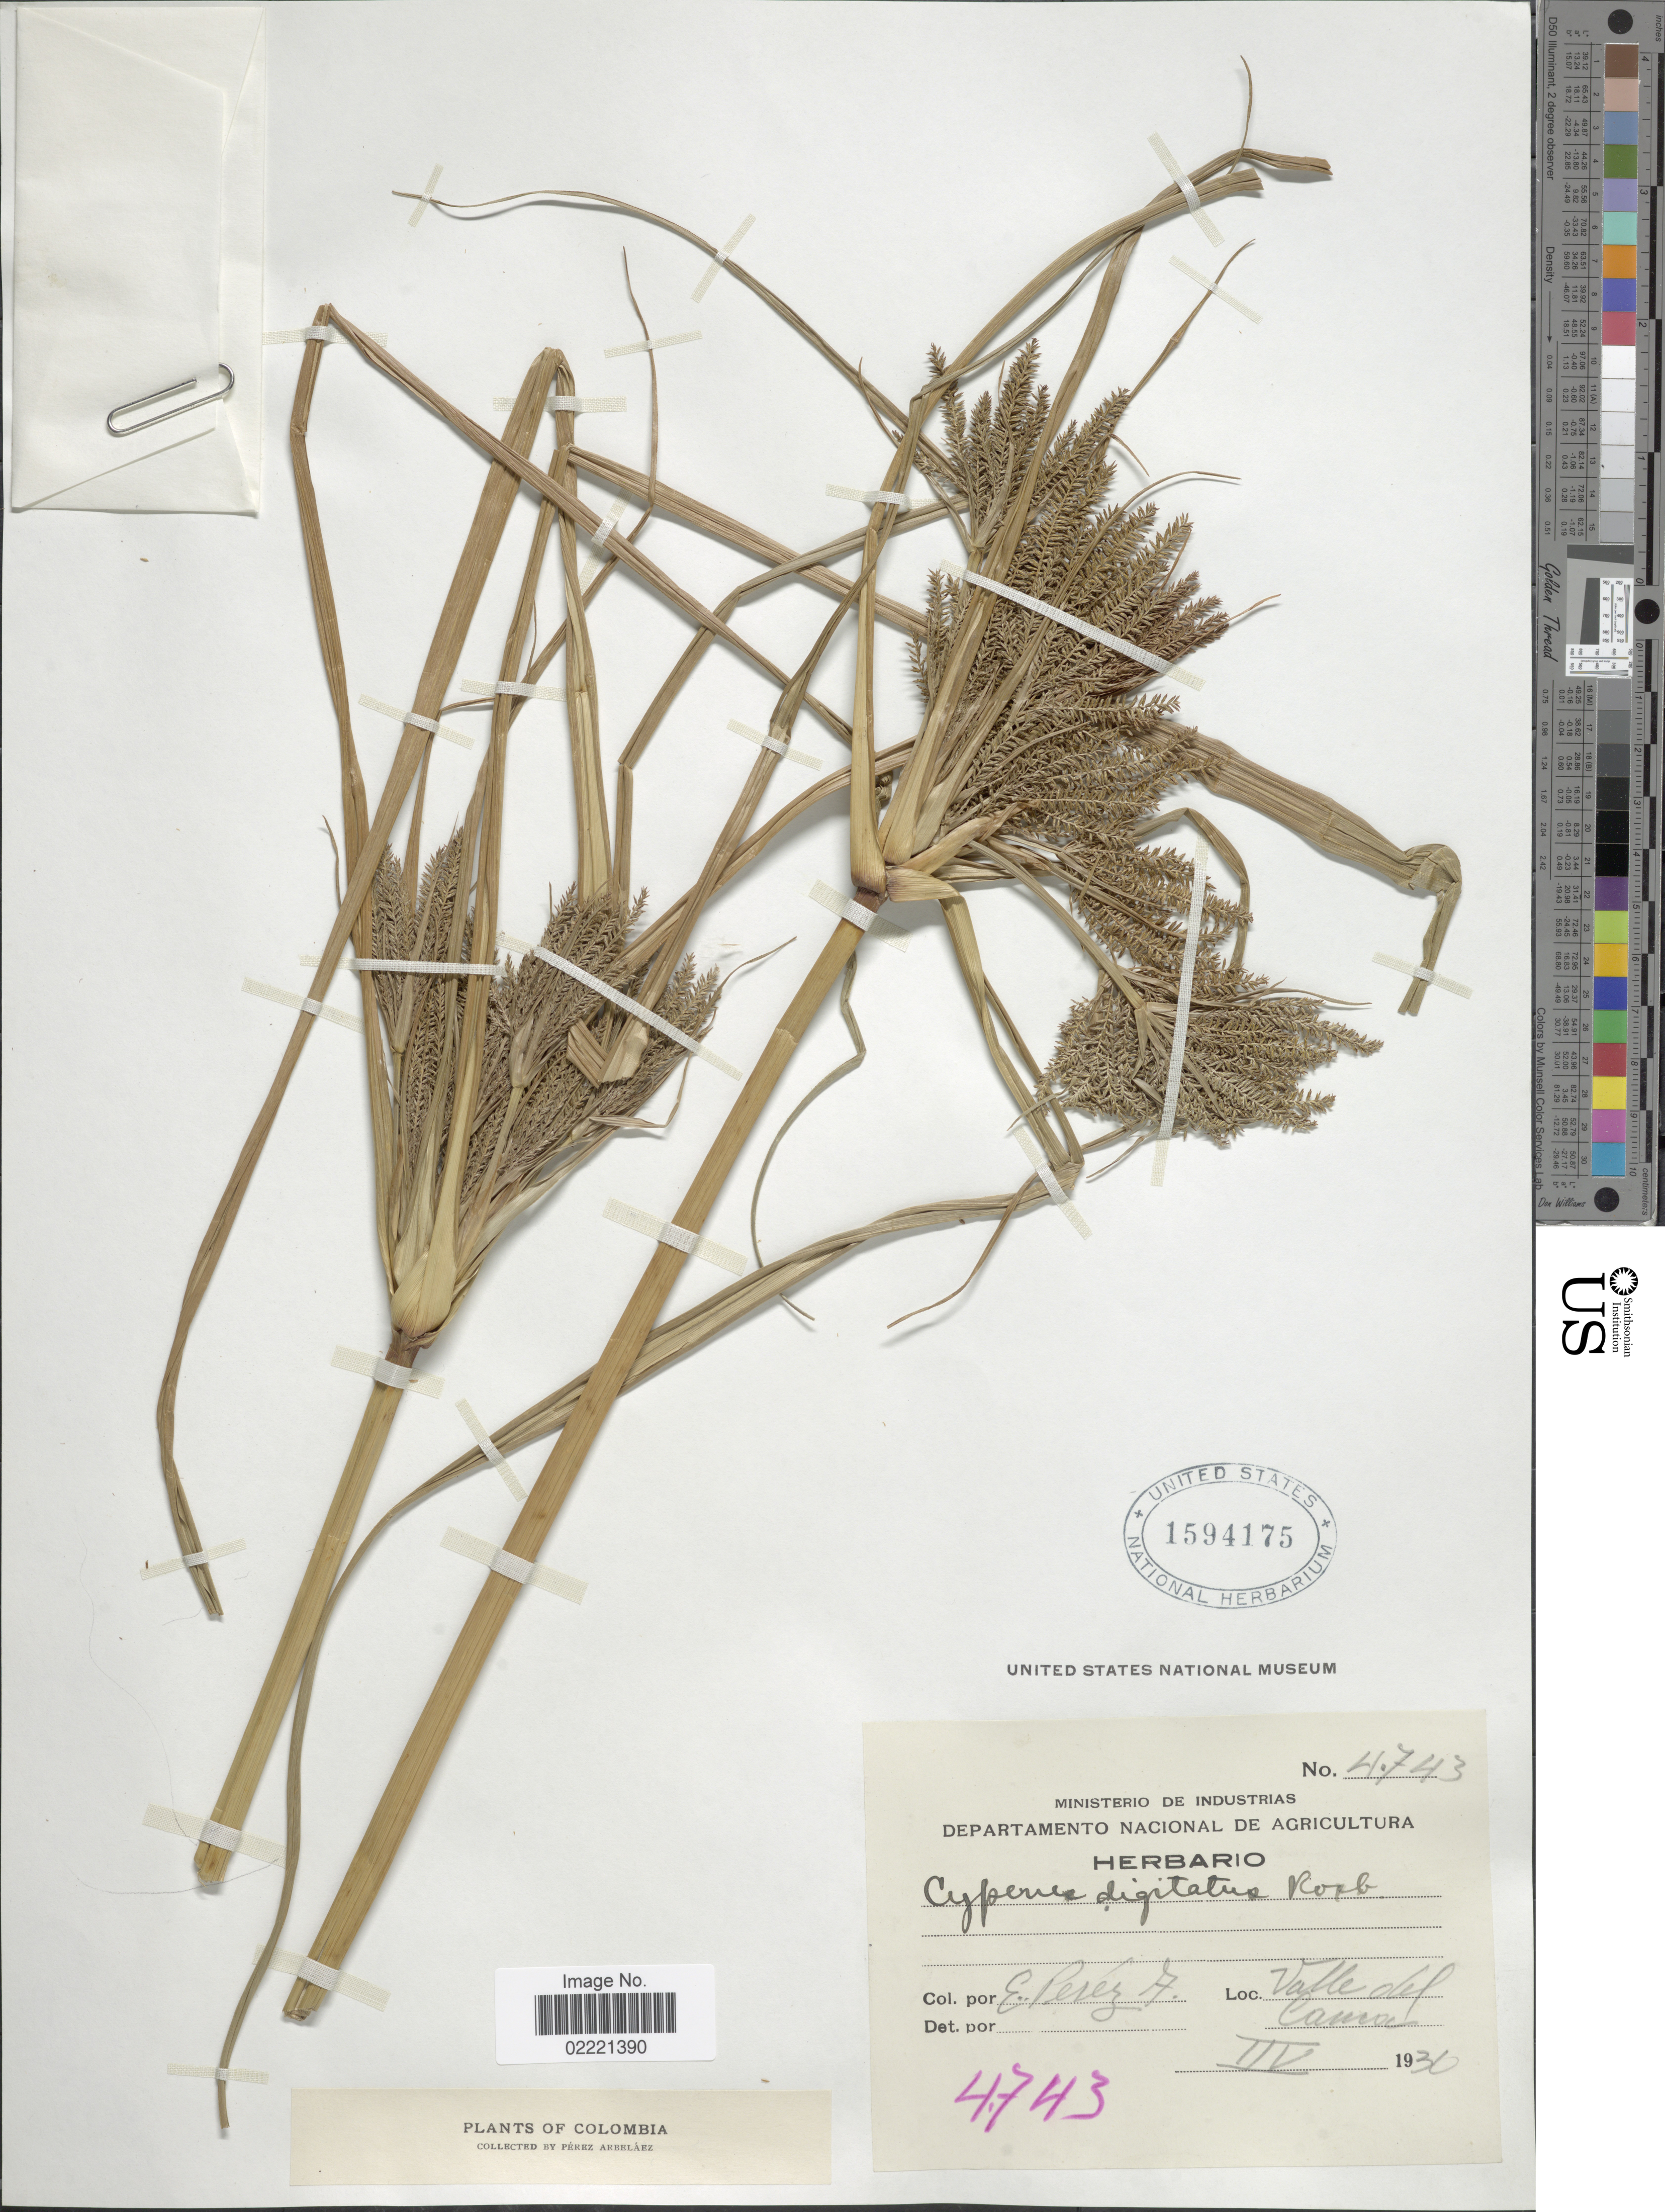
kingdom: Plantae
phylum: Tracheophyta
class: Liliopsida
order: Poales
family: Cyperaceae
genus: Cyperus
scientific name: Cyperus digitatus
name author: Roxb.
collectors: E. Pérez Arbeláez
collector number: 4743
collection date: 1930-07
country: Colombia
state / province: Valle del Cauca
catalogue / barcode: US 1594175